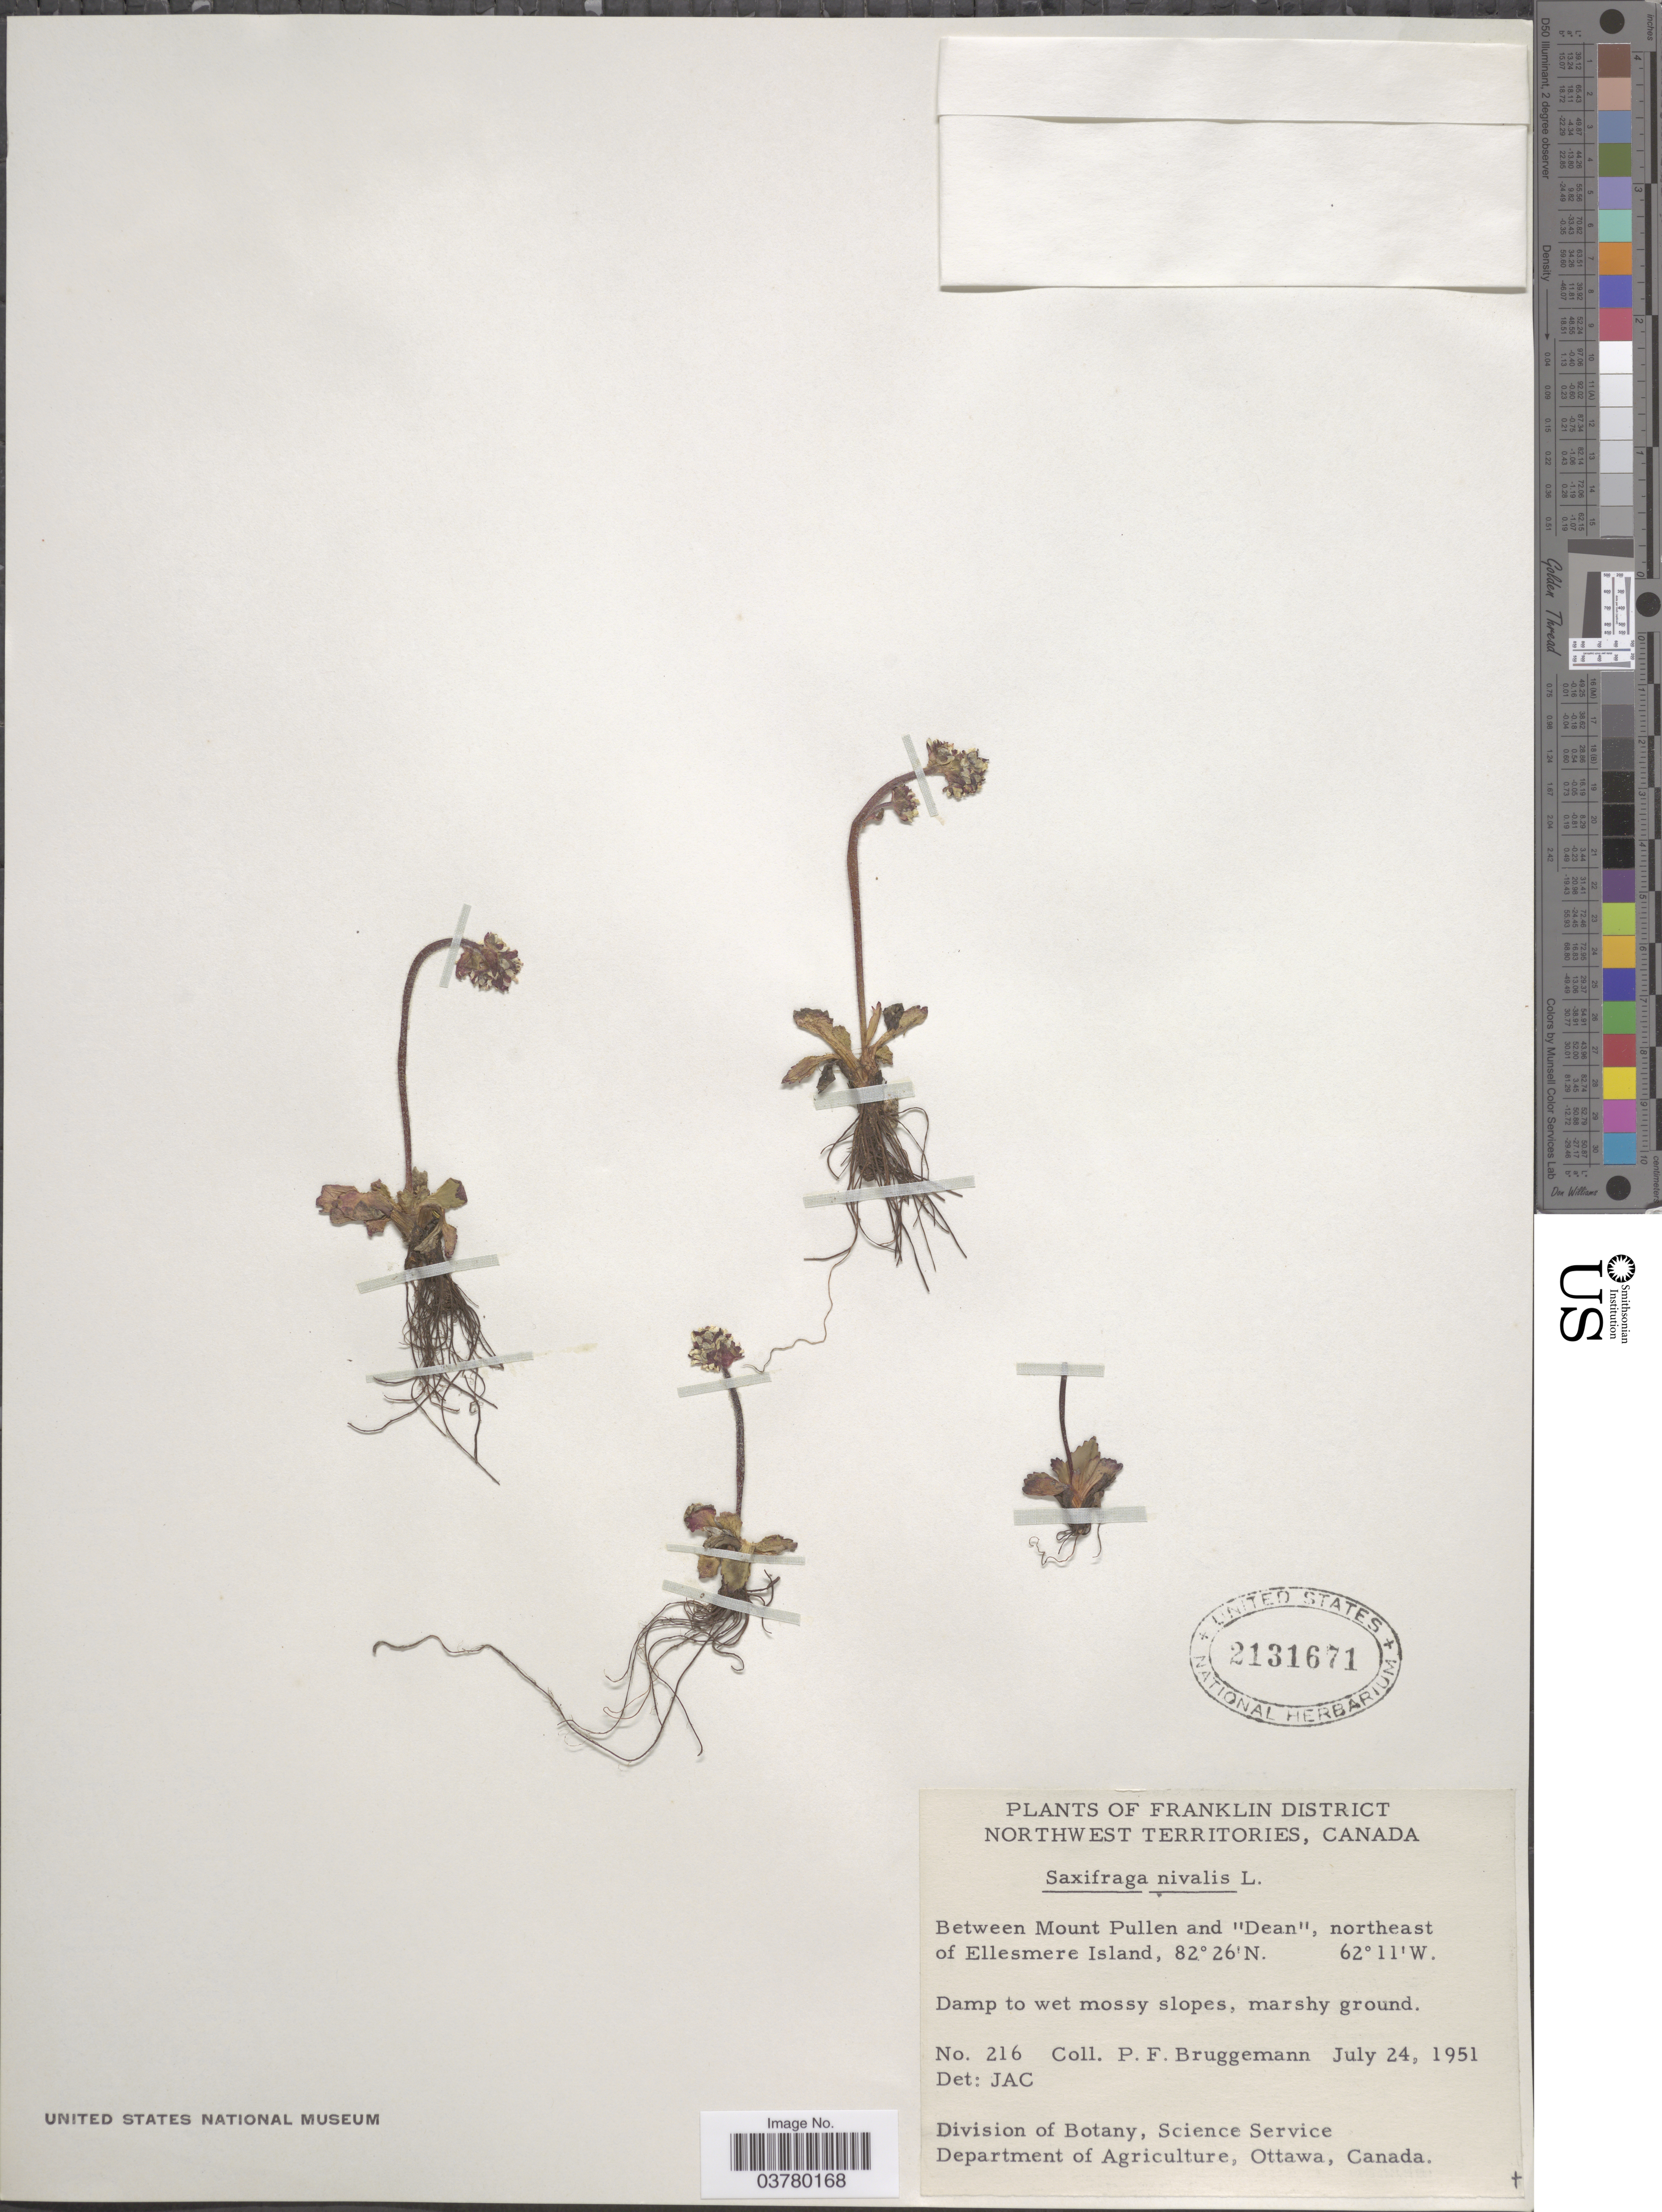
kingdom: Plantae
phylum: Tracheophyta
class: Magnoliopsida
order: Saxifragales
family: Saxifragaceae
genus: Micranthes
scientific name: Micranthes nivalis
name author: (L.) Small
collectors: P. Bruggemann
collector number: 216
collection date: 1951-07-24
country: Canada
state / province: Northwest Territories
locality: Franklin District. Between Mount Pullen and "Dean", northeast of Ellesmere Island. Damp to wet mossy slopes, marshy ground.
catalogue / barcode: US 2131671